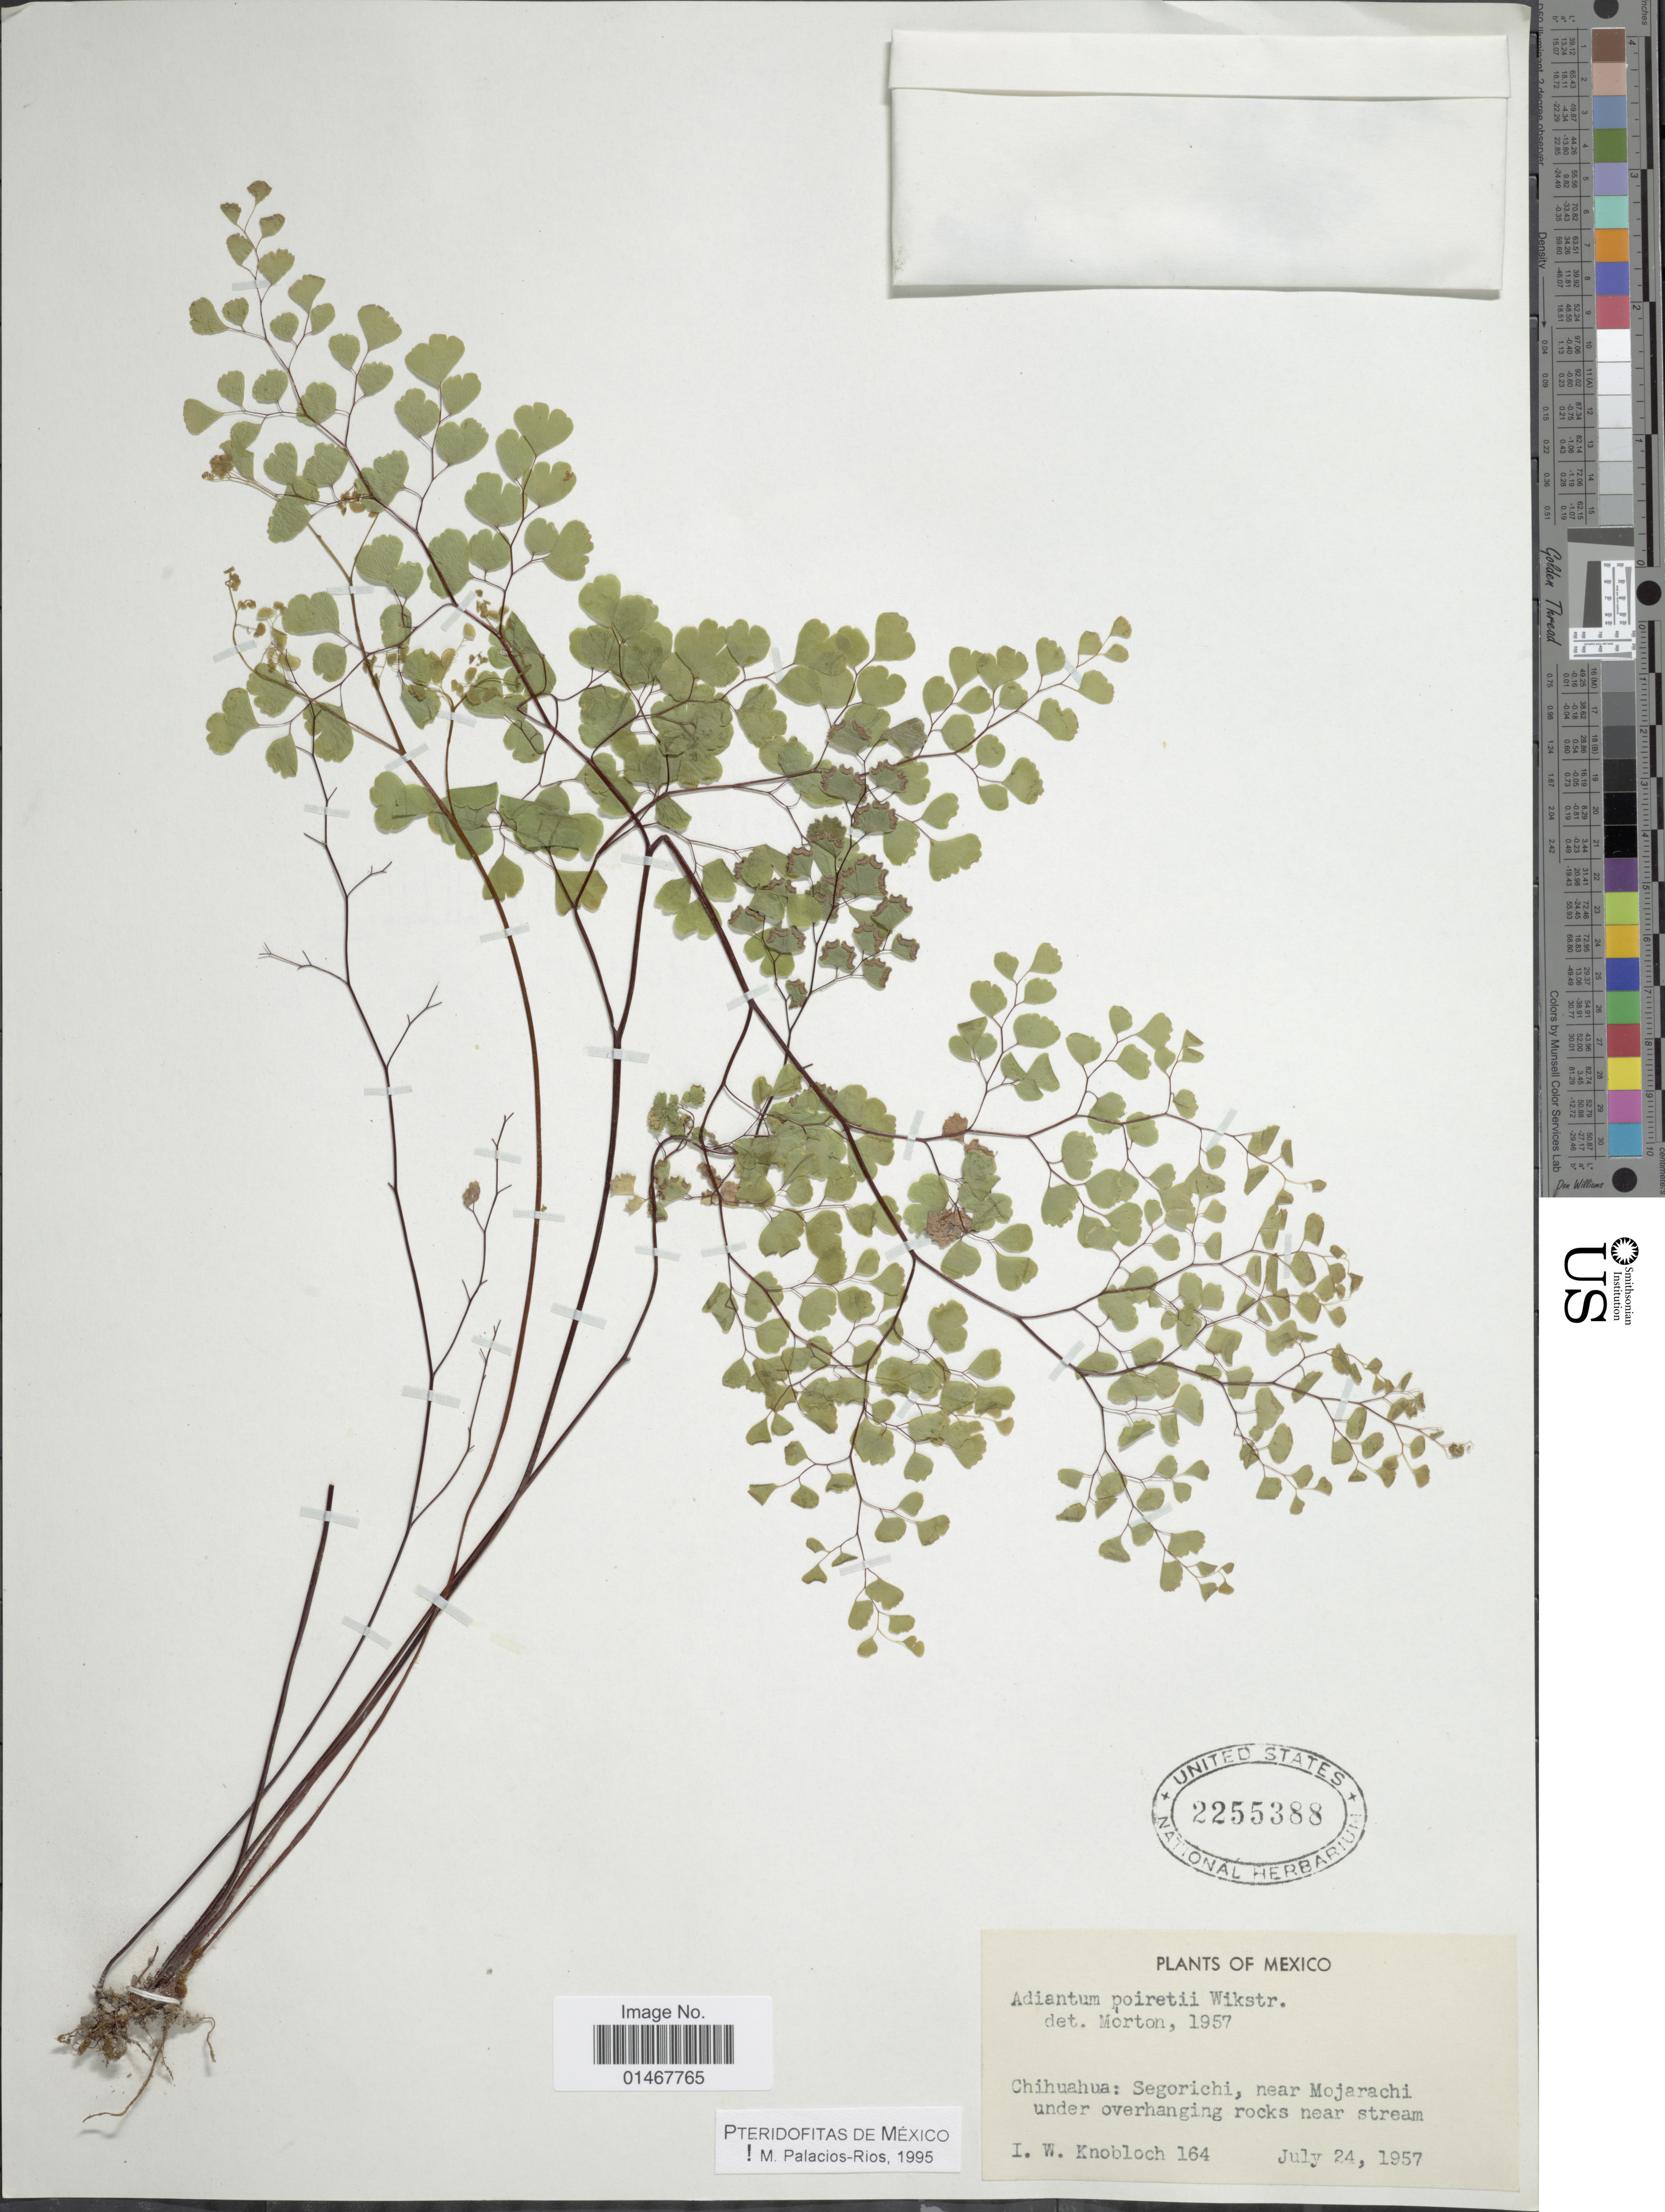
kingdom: Plantae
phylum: Tracheophyta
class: Polypodiopsida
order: Polypodiales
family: Pteridaceae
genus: Adiantum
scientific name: Adiantum poiretii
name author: Wikstr.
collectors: I. W. Knobloch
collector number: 164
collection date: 1957-07-24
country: Mexico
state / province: Chihuahua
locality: Segorichi, near Mojarachi under overhanging rocks near stream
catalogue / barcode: US 2255388